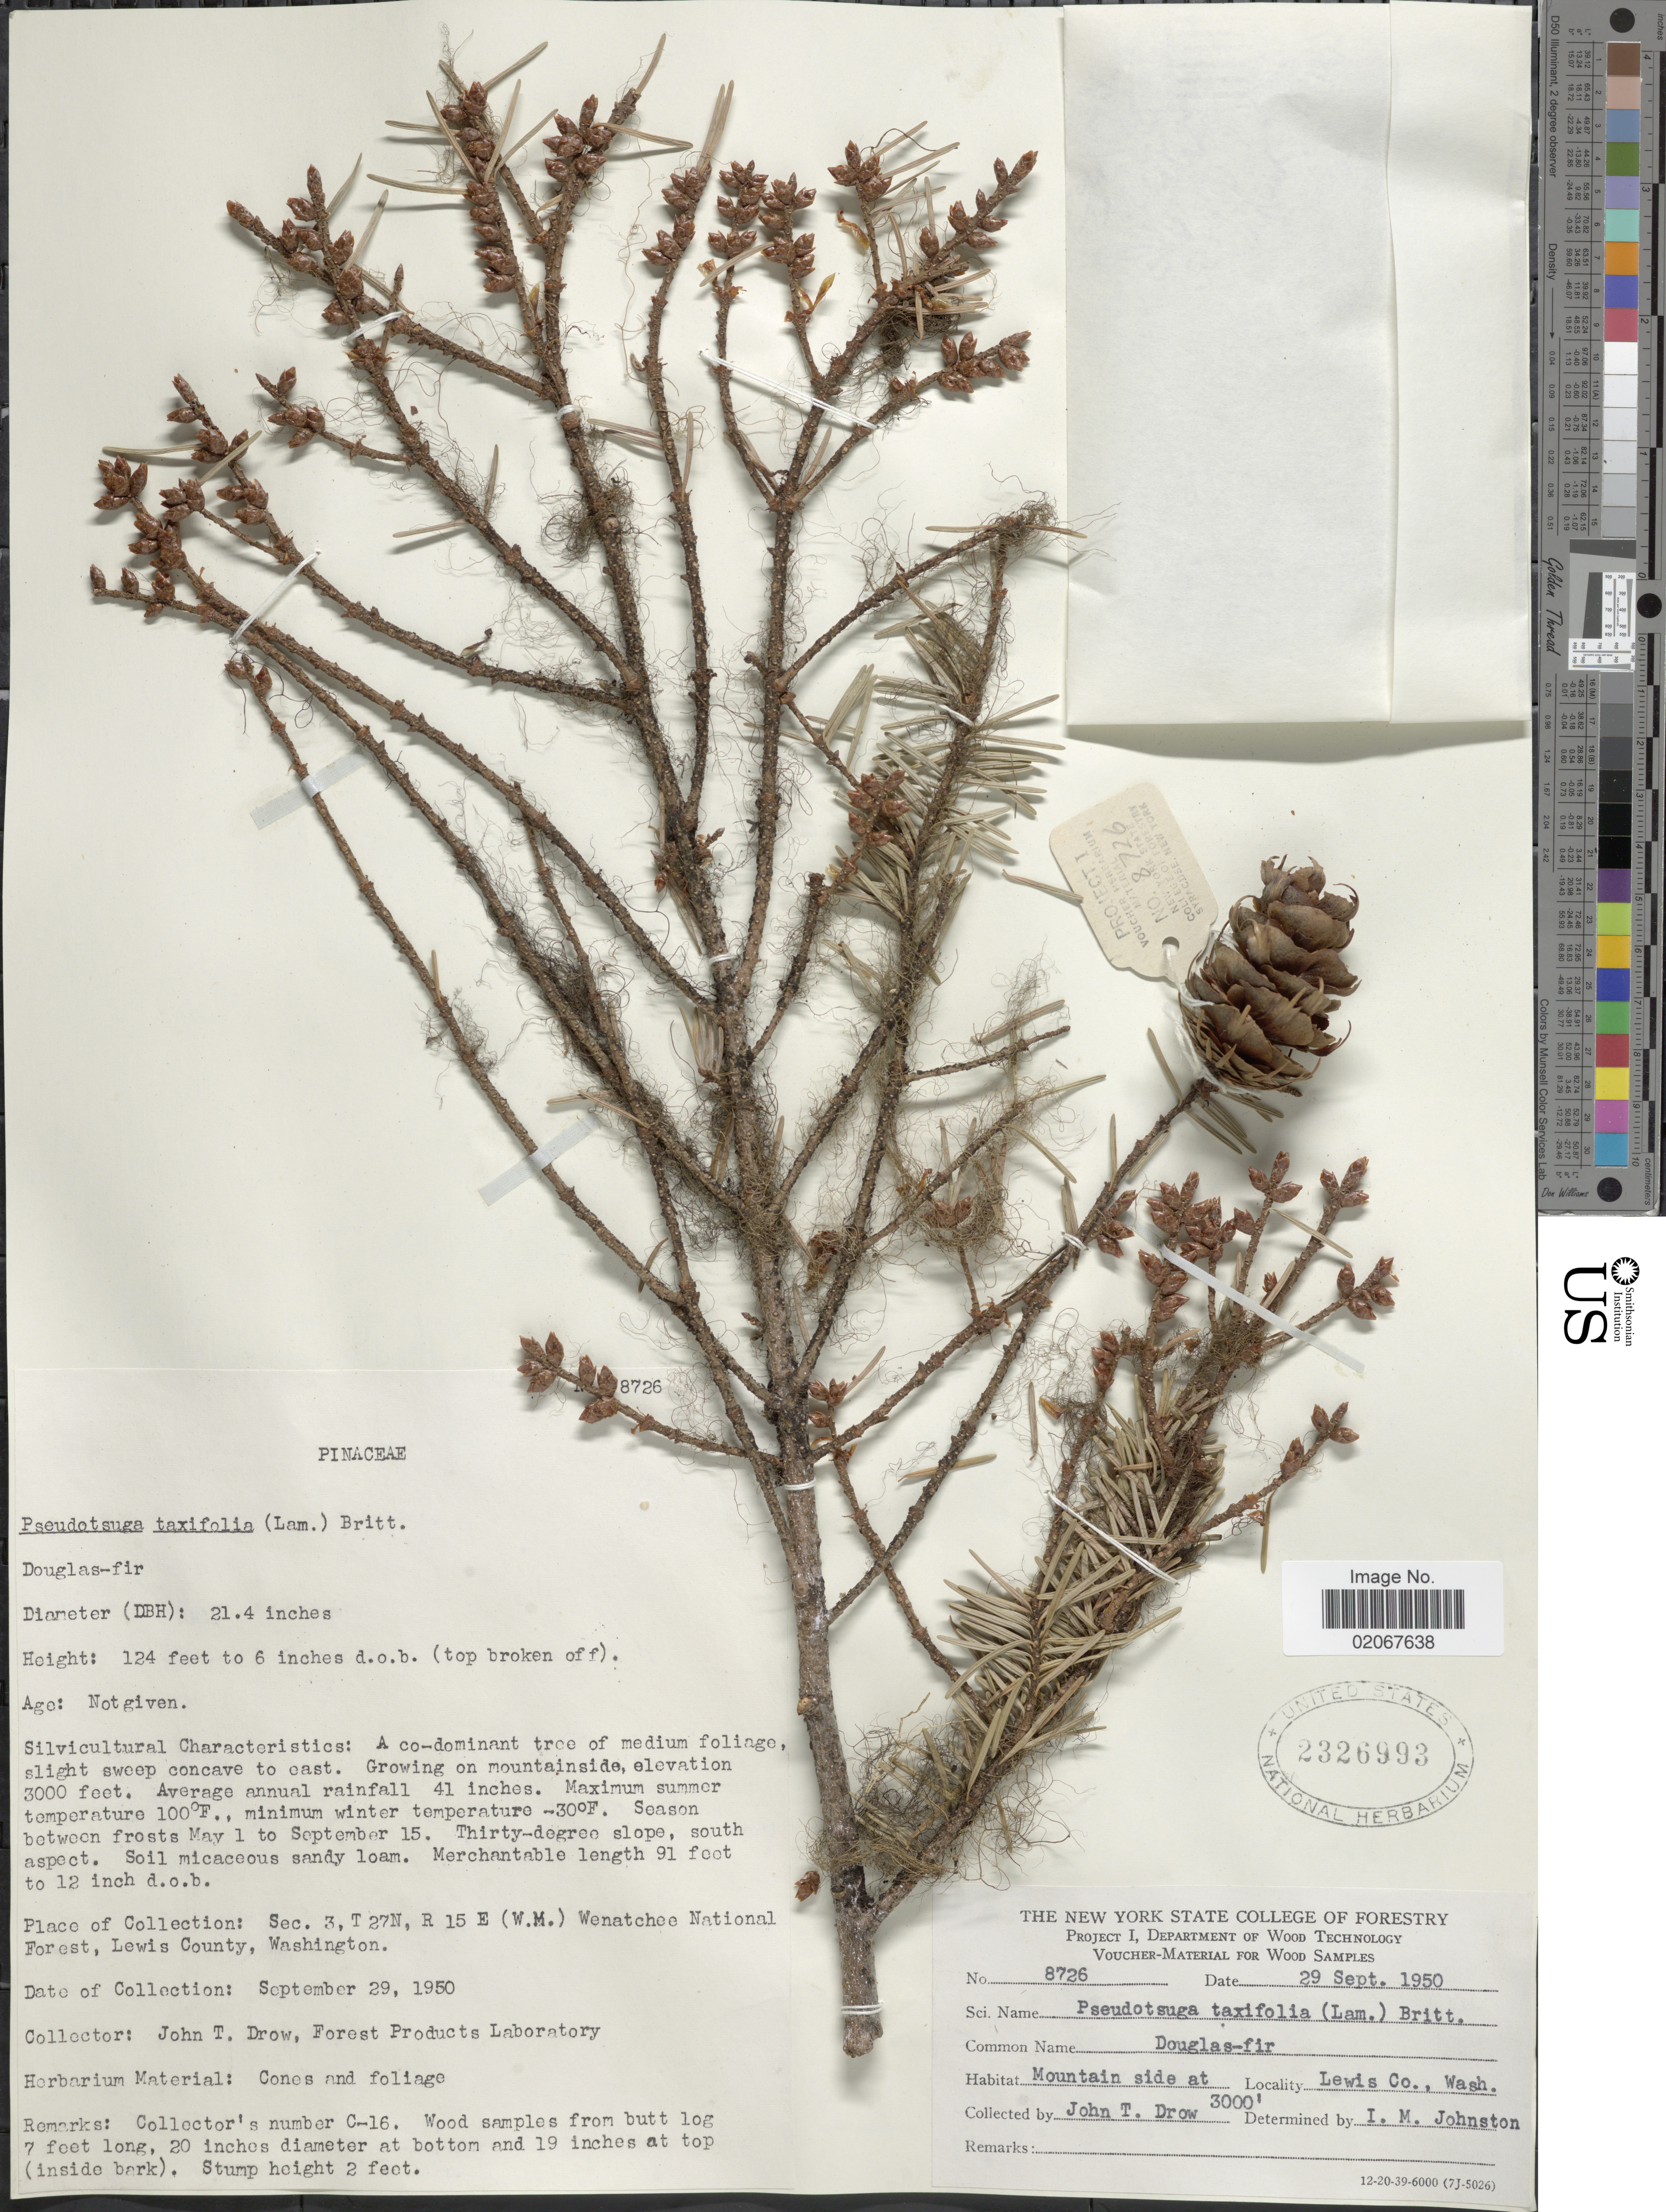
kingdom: Plantae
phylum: Tracheophyta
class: Pinopsida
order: Pinales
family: Pinaceae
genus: Pseudotsuga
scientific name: Pseudotsuga menziesii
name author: (Mirb.) Franco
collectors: J. Drow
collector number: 8726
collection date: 1950-09-29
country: United States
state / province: Washington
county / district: Lewis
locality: Mountain side at, Lewis Co., Wash. Sec. 3, T27N, R15E (W. M.). Wenatchee National Forest, Lewis County, Washington.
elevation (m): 914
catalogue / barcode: US 2326993